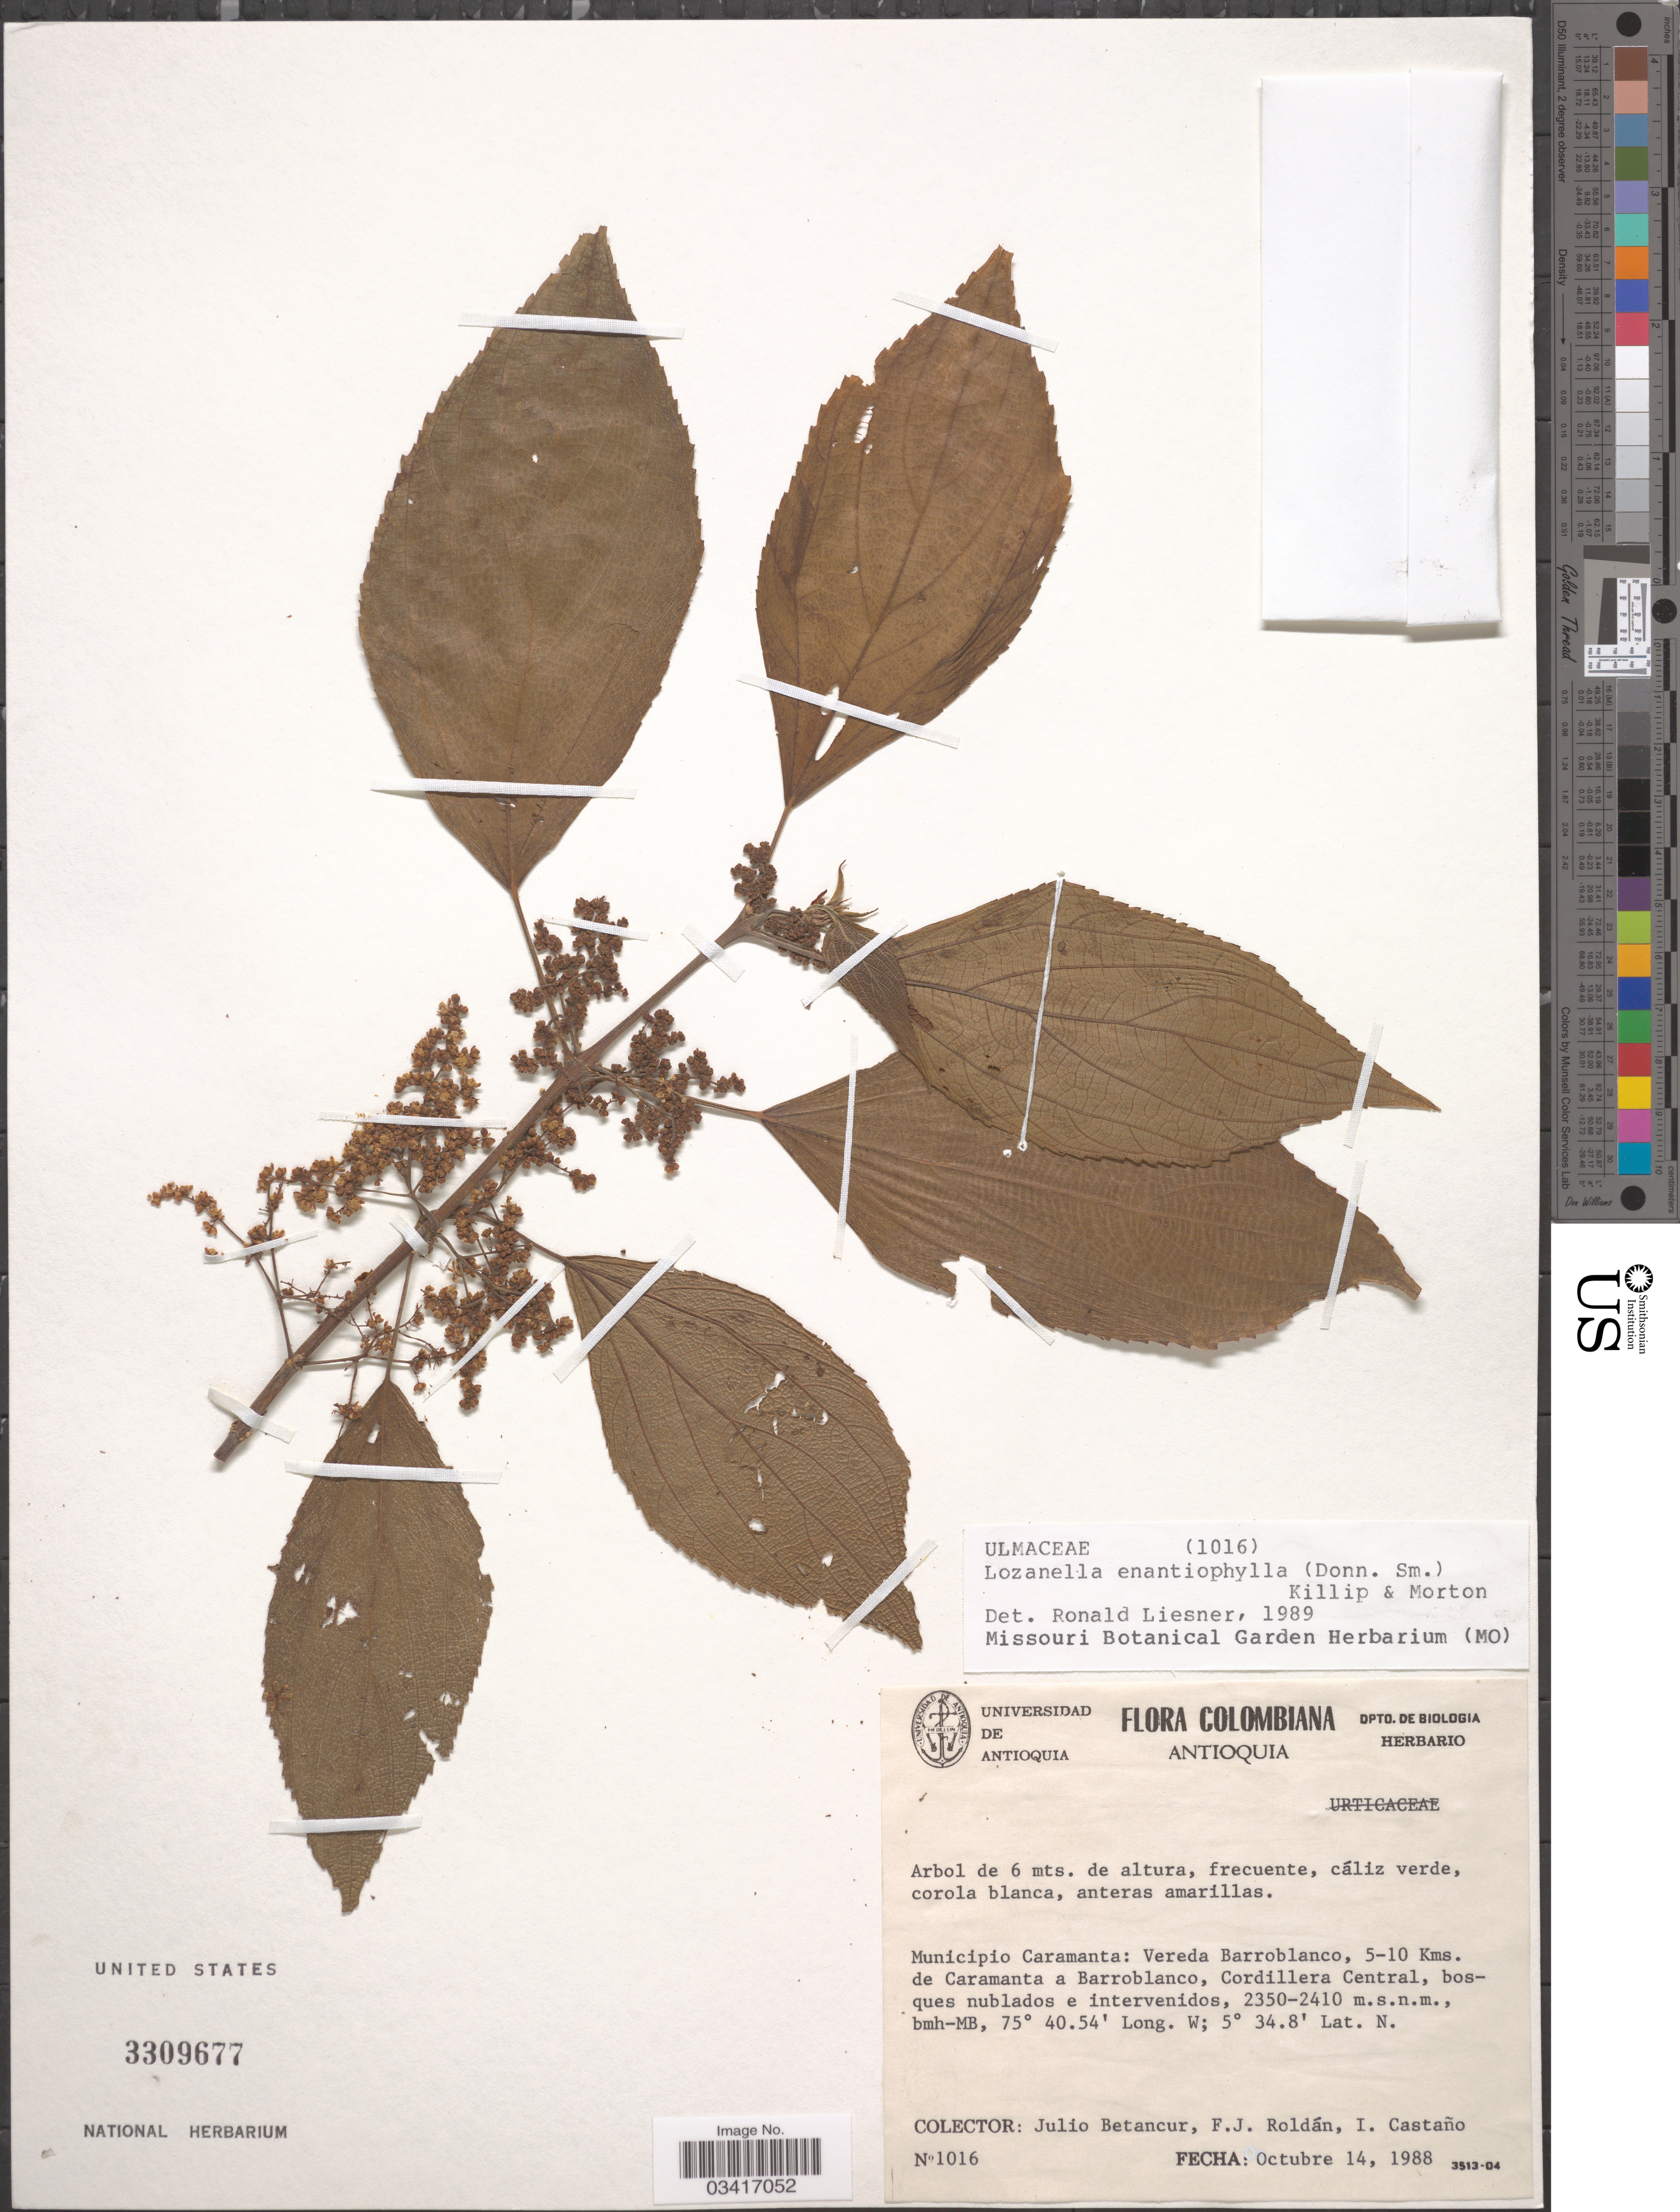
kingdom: Plantae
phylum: Tracheophyta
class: Magnoliopsida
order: Rosales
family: Cannabaceae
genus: Lozanella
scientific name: Lozanella enantiophylla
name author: (Donn. Sm.) Killip & C.V. Morton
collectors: J. Betancur, F. J. Roldán & I. Castaño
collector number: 1016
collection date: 1988-10-14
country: Colombia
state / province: Antioquia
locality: Municipio Caramanta: Vereda Barroblanco, 5-10 Kms. de Caramanta a Barroblanco, Cordillera Central.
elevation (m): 2350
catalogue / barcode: US 3309677